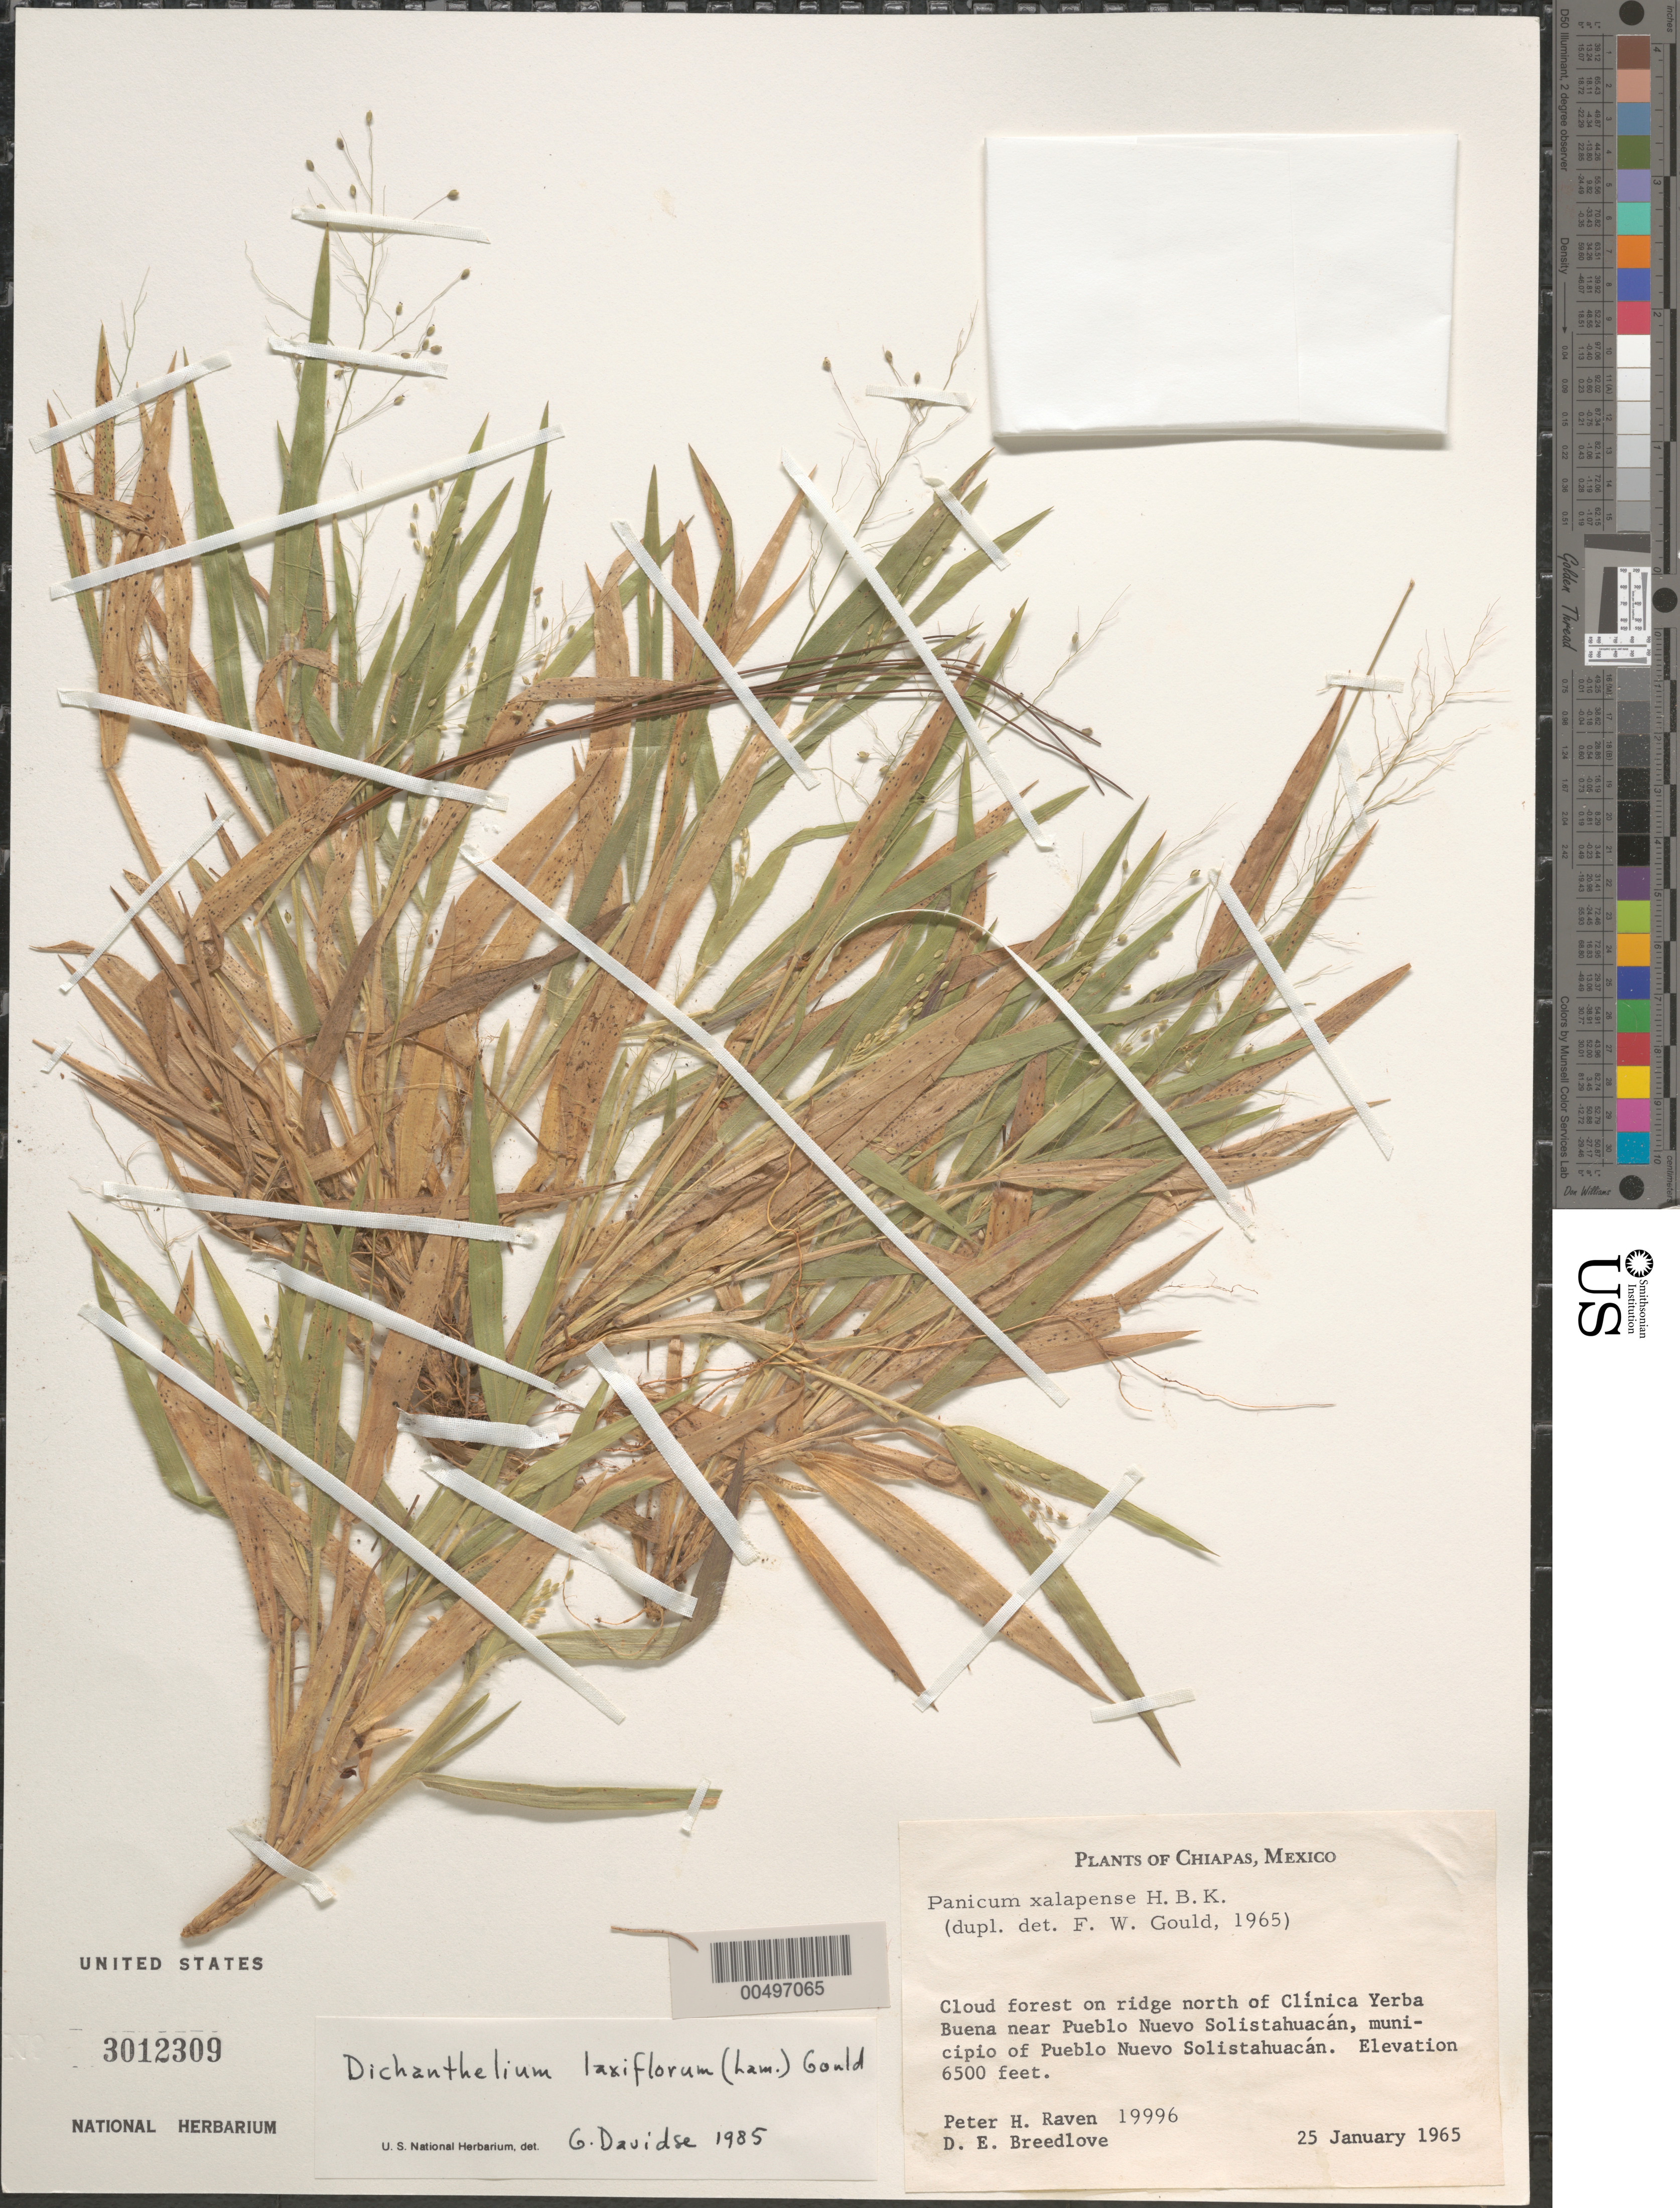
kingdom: Plantae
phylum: Tracheophyta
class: Liliopsida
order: Poales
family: Poaceae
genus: Dichanthelium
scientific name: Dichanthelium laxiflorum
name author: (Lam.) Gould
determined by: Davidse, Gerrit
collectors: P. H. Raven & D. E. Breedlove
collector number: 19996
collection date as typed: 25 Jan 1965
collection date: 1965-01-25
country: Mexico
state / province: Chiapas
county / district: Pueblo Nuevo Solistahuacán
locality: N of Clinica Yerba Buena near Pueblo Nuevo Solistahuacán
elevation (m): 1981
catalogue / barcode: US 3012309